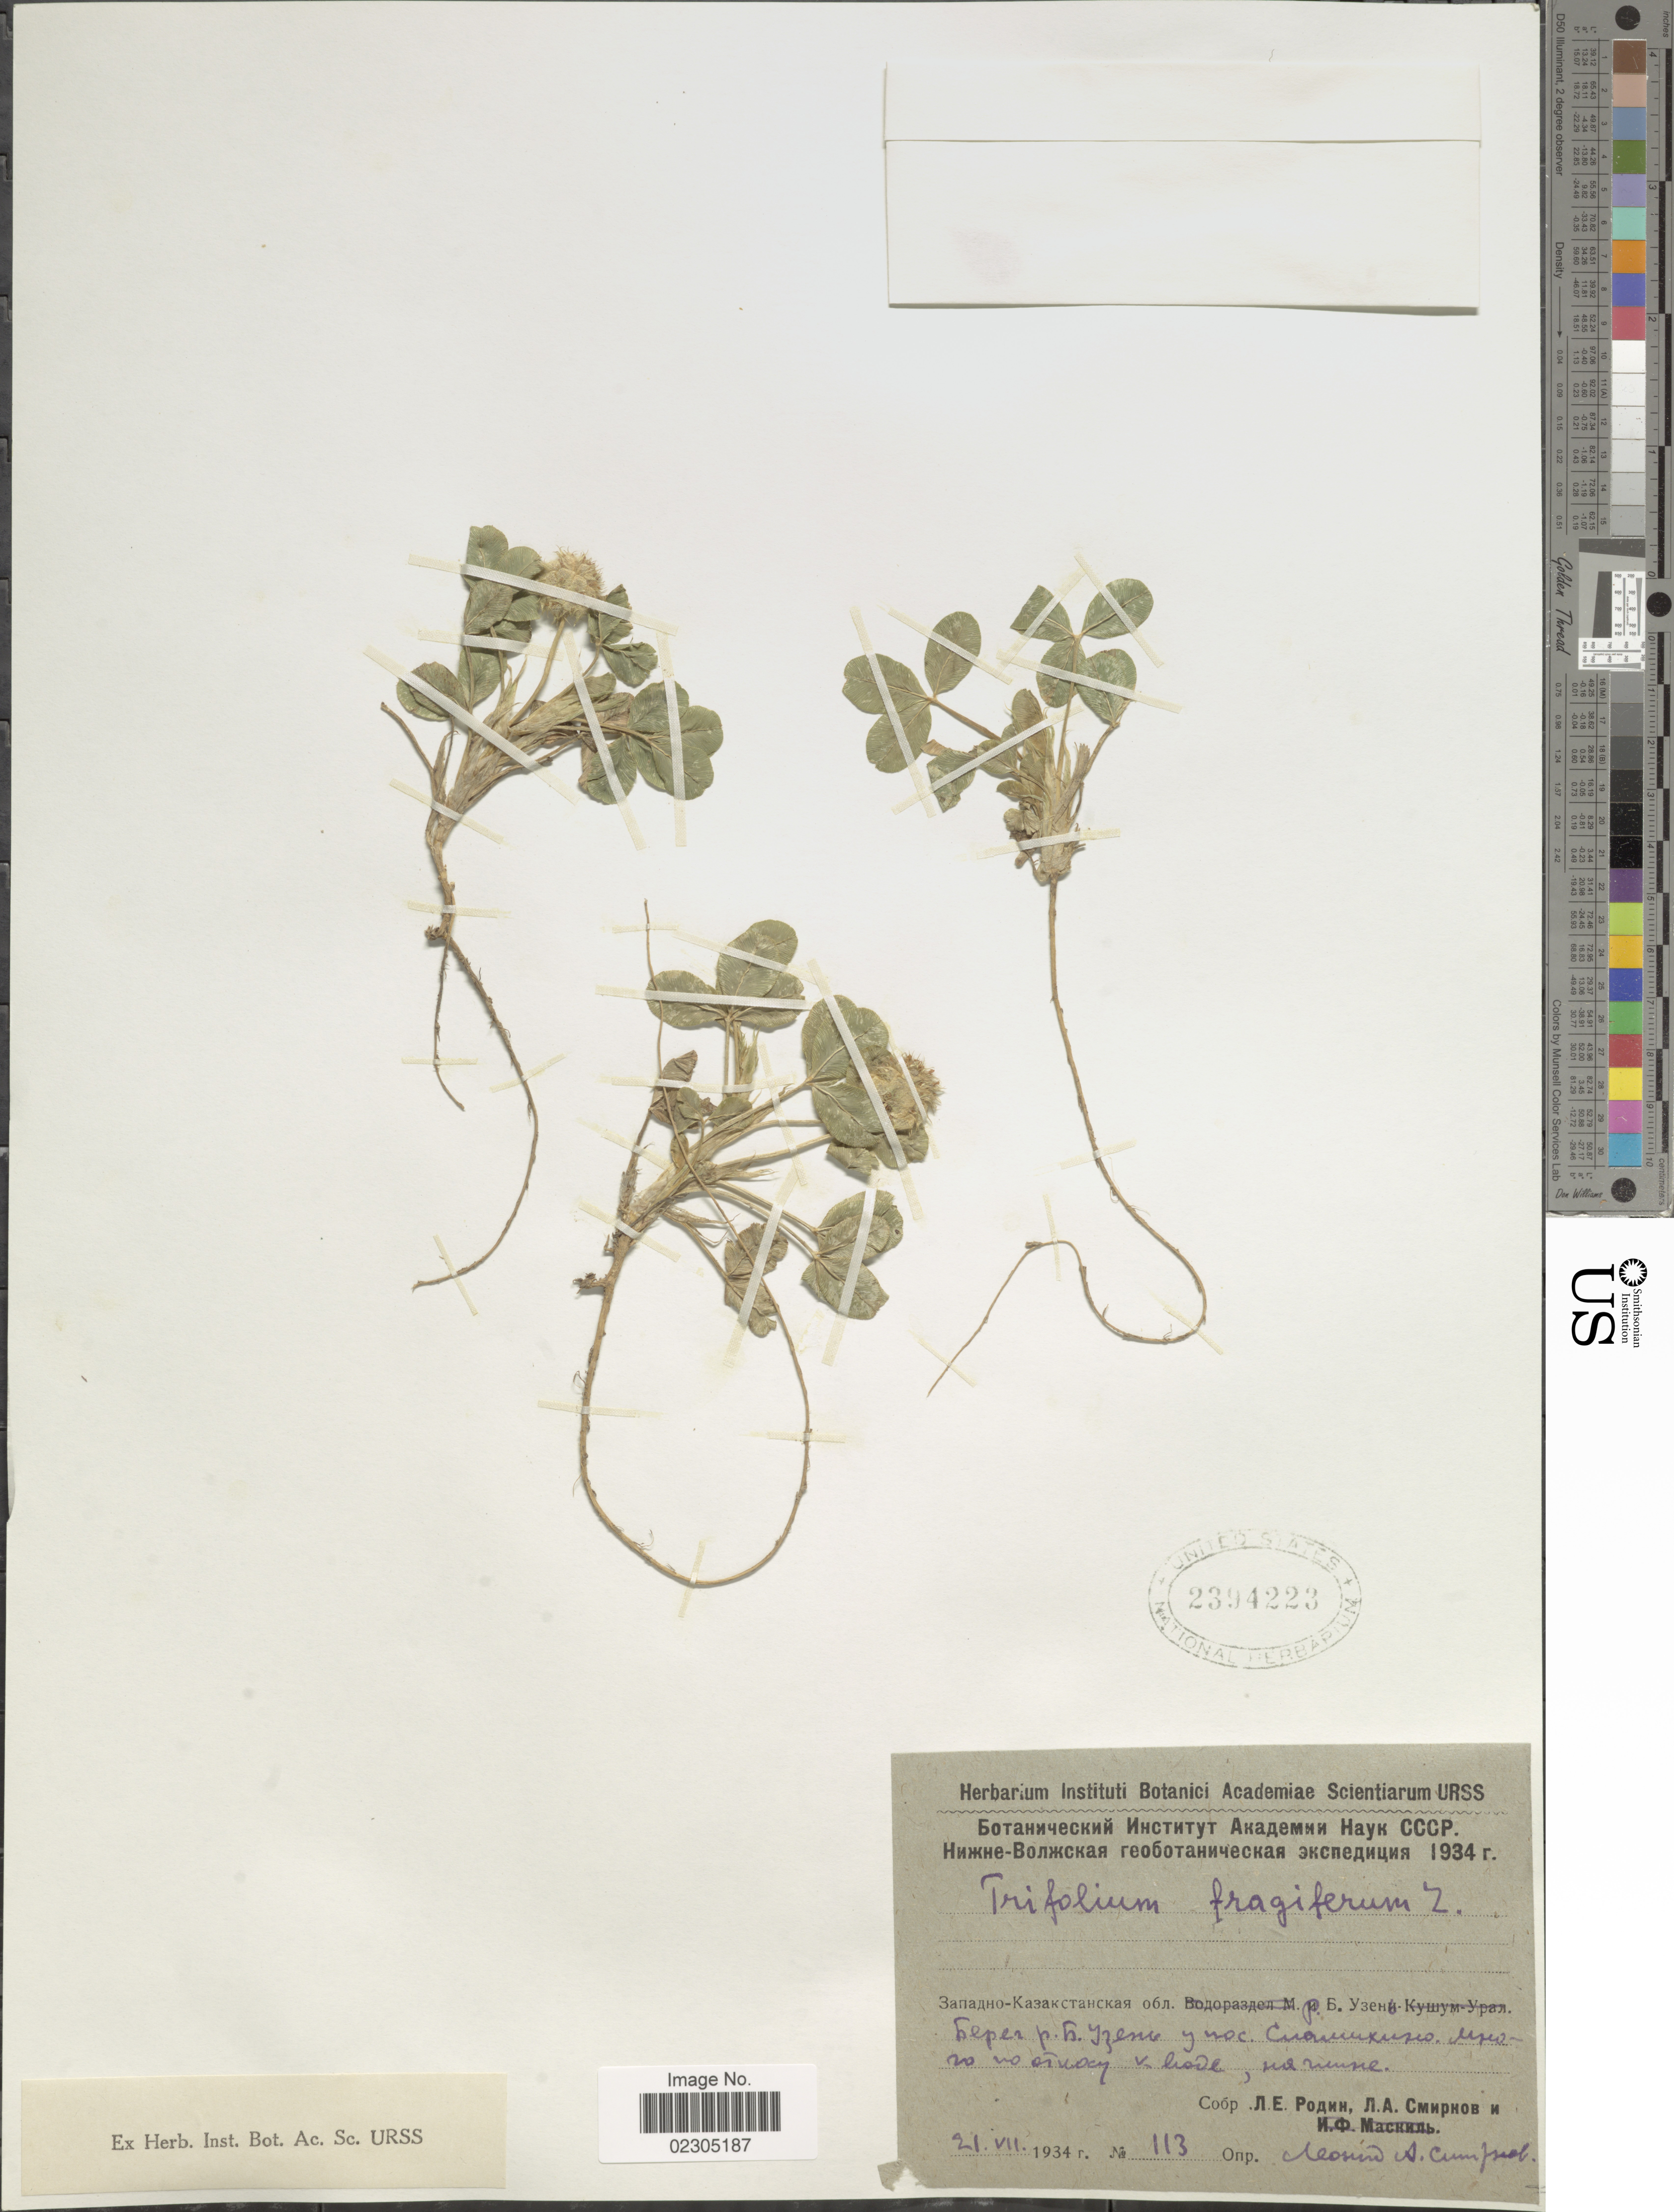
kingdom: Plantae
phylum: Tracheophyta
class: Magnoliopsida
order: Fabales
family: Fabaceae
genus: Trifolium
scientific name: Trifolium fragiferum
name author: L.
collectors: L. Rodin & L. Smirnov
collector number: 113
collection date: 1934-07-21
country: Kazakhstan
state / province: West Kazakhstan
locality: Shore of Bolshaya Uzen River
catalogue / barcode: US 2394223